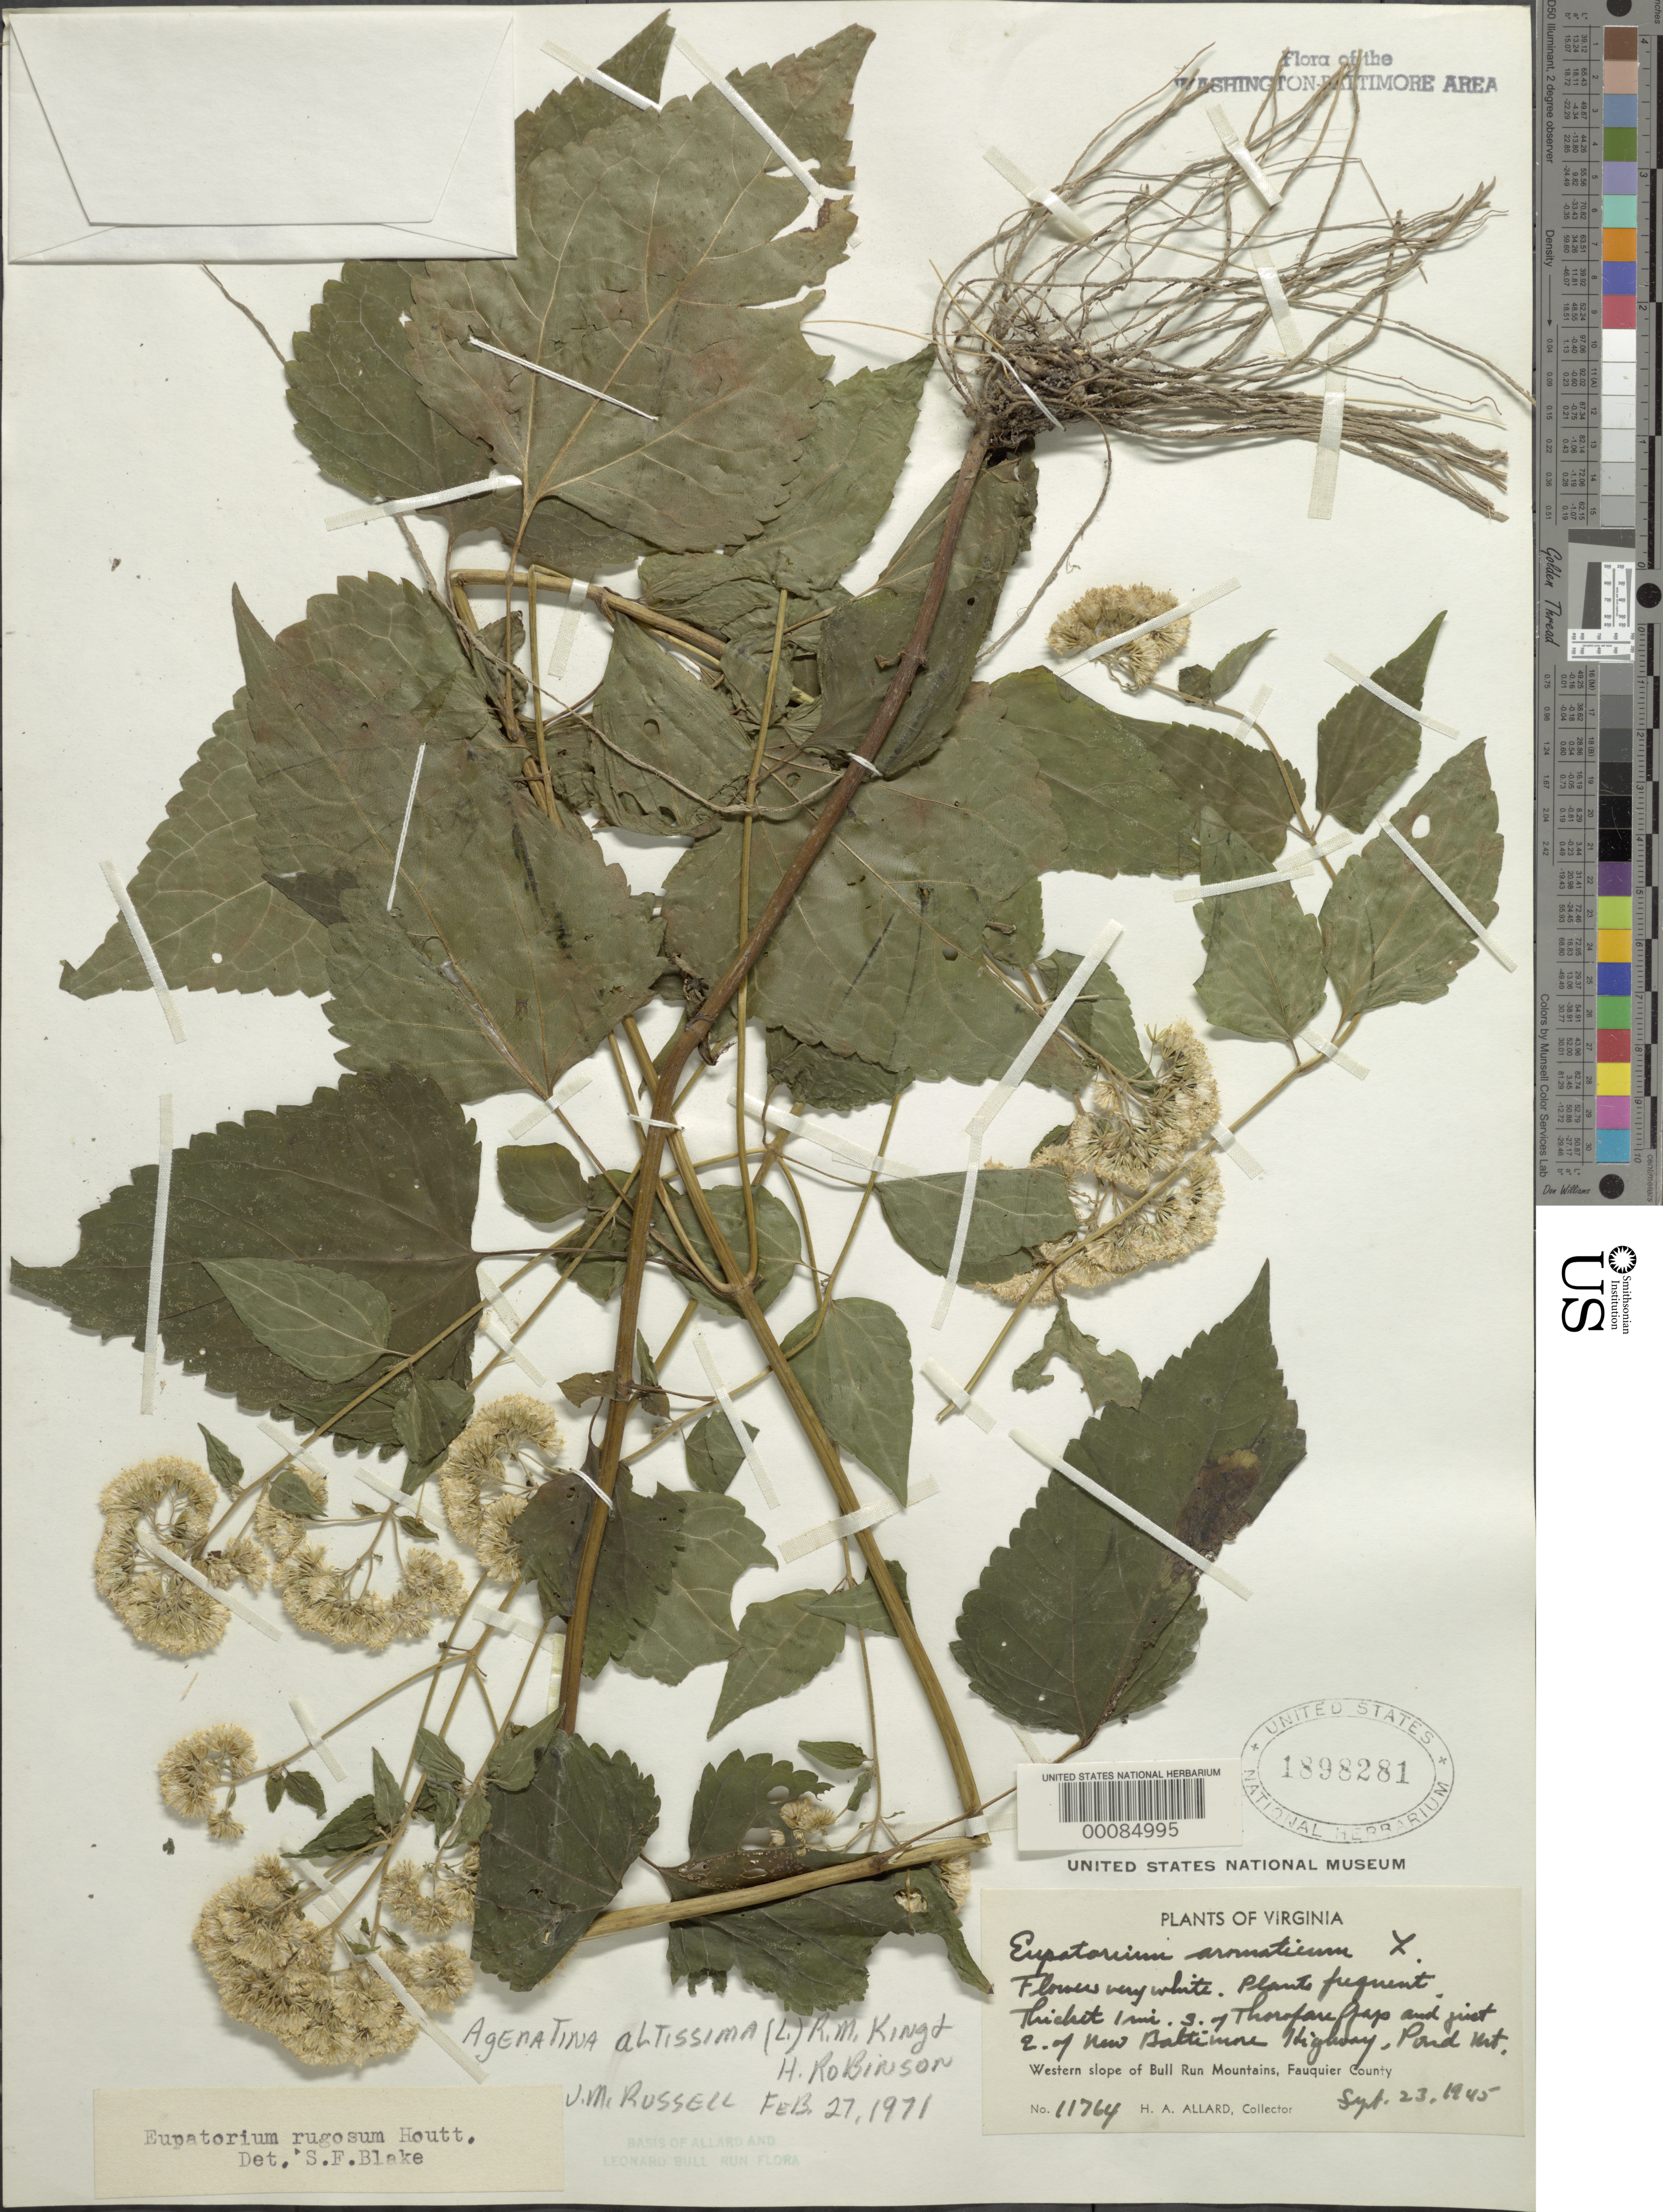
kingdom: Plantae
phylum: Tracheophyta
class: Magnoliopsida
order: Asterales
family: Asteraceae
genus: Ageratina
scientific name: Ageratina altissima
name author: (L.) R.M. King & H. Rob.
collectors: H. A. Allard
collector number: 11764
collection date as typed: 23 Sep 1945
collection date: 1945-09-23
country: United States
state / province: Virginia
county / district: Fauquier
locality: South of Thorofare Gap Pond Mountains Bull Run Mts.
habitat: Thicket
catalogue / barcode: US 1898281